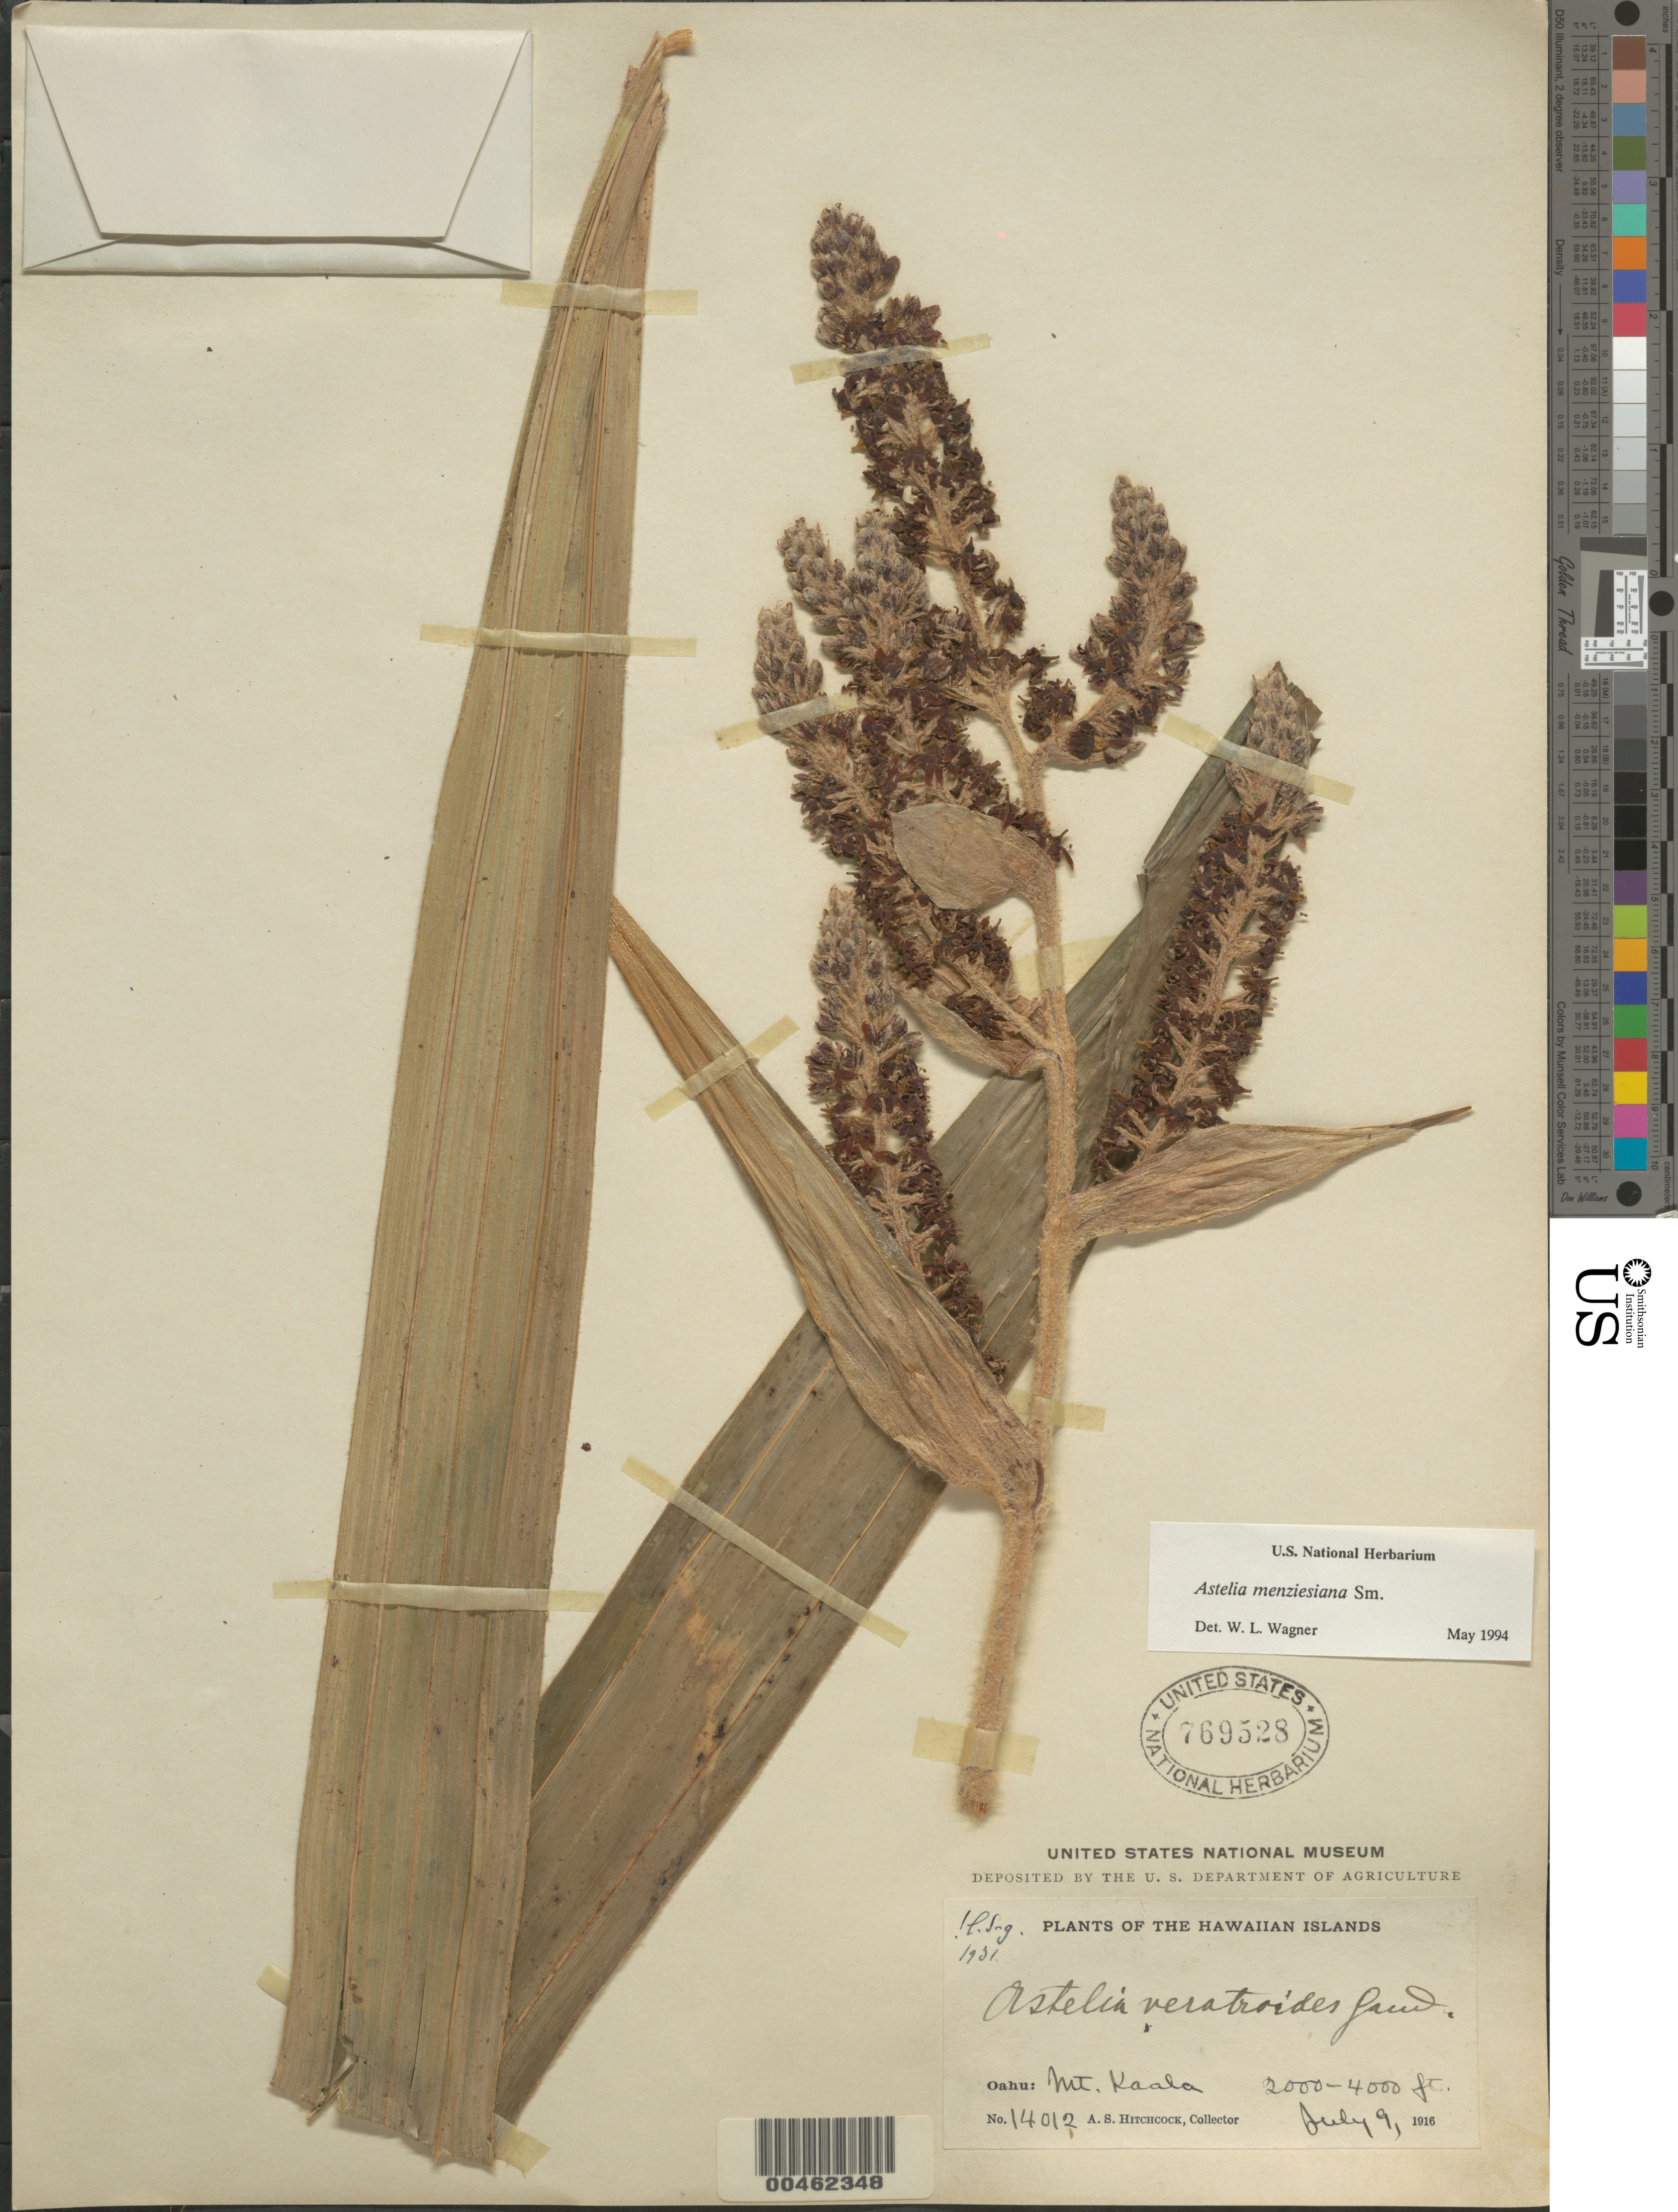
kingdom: Plantae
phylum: Tracheophyta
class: Liliopsida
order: Asparagales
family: Asteliaceae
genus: Astelia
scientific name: Astelia menziesiana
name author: Sm.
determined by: Wagner, W. L., (BOT), Smithsonian Institution - National Museum of Natural History (UNITED STATES)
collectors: A. S. Hitchcock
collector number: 14012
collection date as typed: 9 Jul 1916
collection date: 1916-07-09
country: United States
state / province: Hawaii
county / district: Honolulu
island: Oahu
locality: Mt. Kaala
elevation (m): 610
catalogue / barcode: US 769528